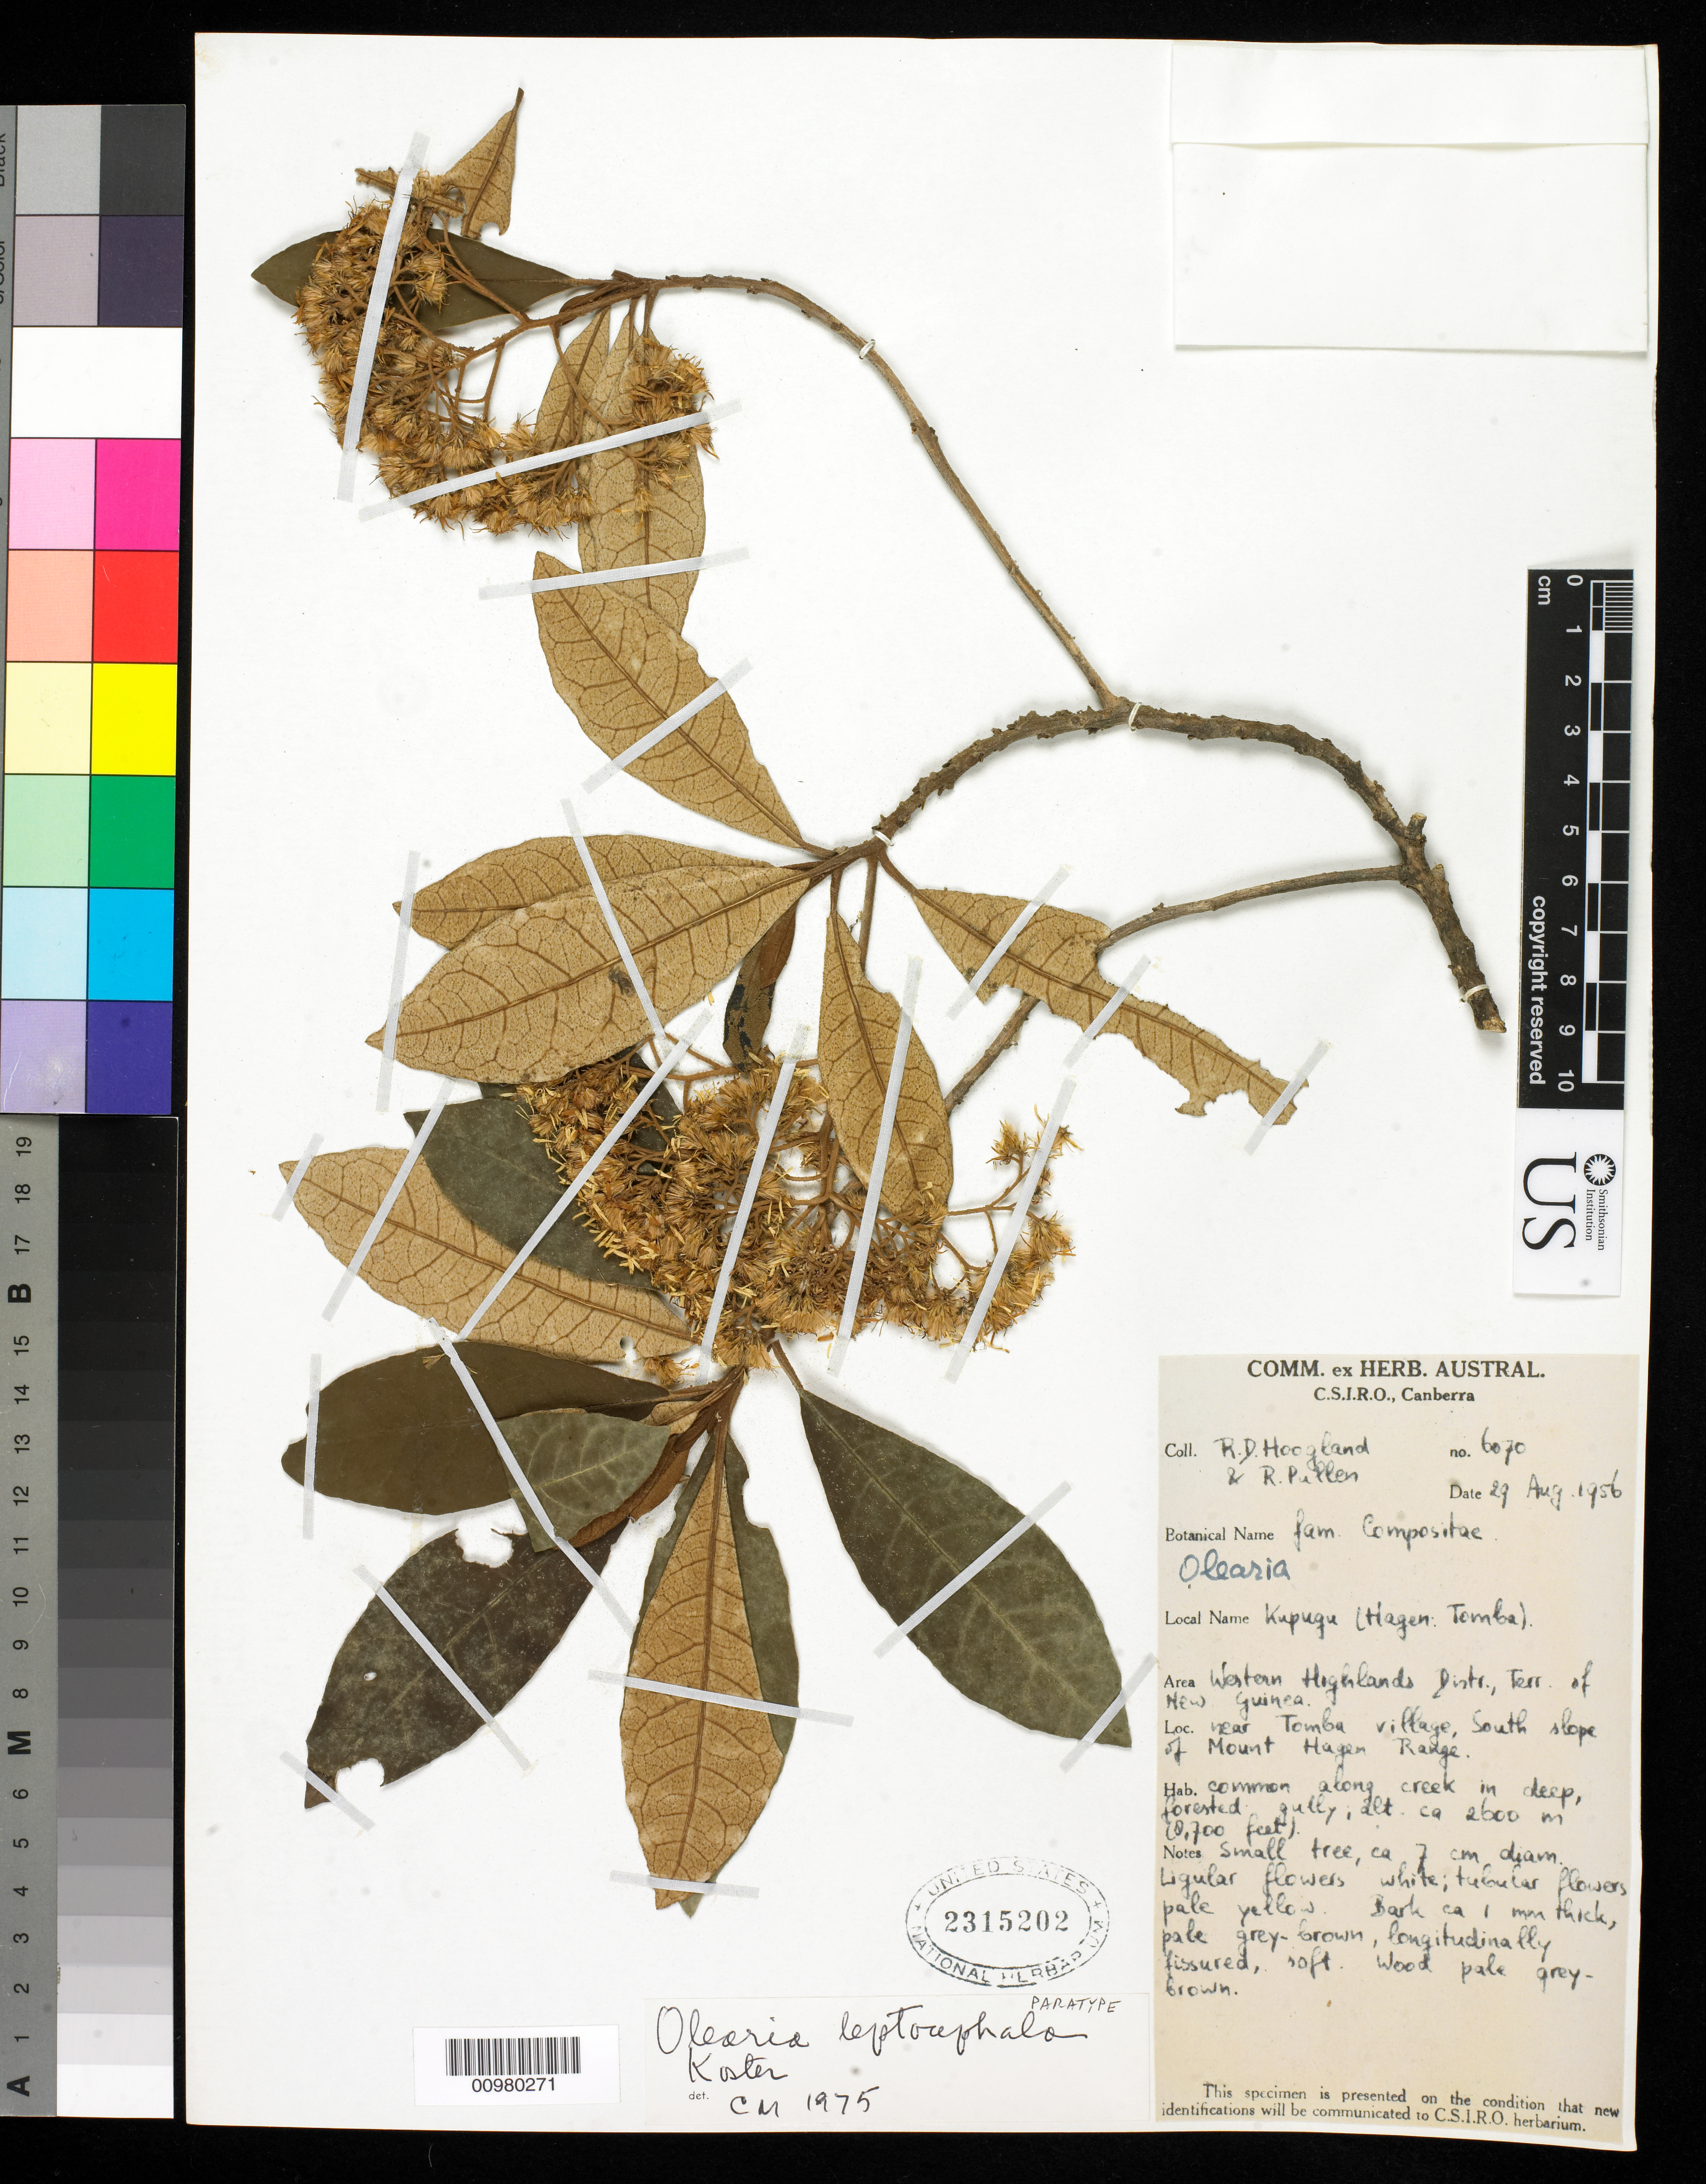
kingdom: Plantae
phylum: Tracheophyta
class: Magnoliopsida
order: Asterales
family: Asteraceae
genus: Olearia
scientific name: Olearia leptocephala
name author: J. Kost.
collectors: R. D. Hoogland & R. Pullen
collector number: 6070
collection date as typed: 29 Aug 1956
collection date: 1956-08-29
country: Papua New Guinea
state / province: Western Highlands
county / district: Mount Hagen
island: New Guinea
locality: near Tomba village, south slope of Mount Hagen range.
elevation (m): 2600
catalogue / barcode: US 2315202